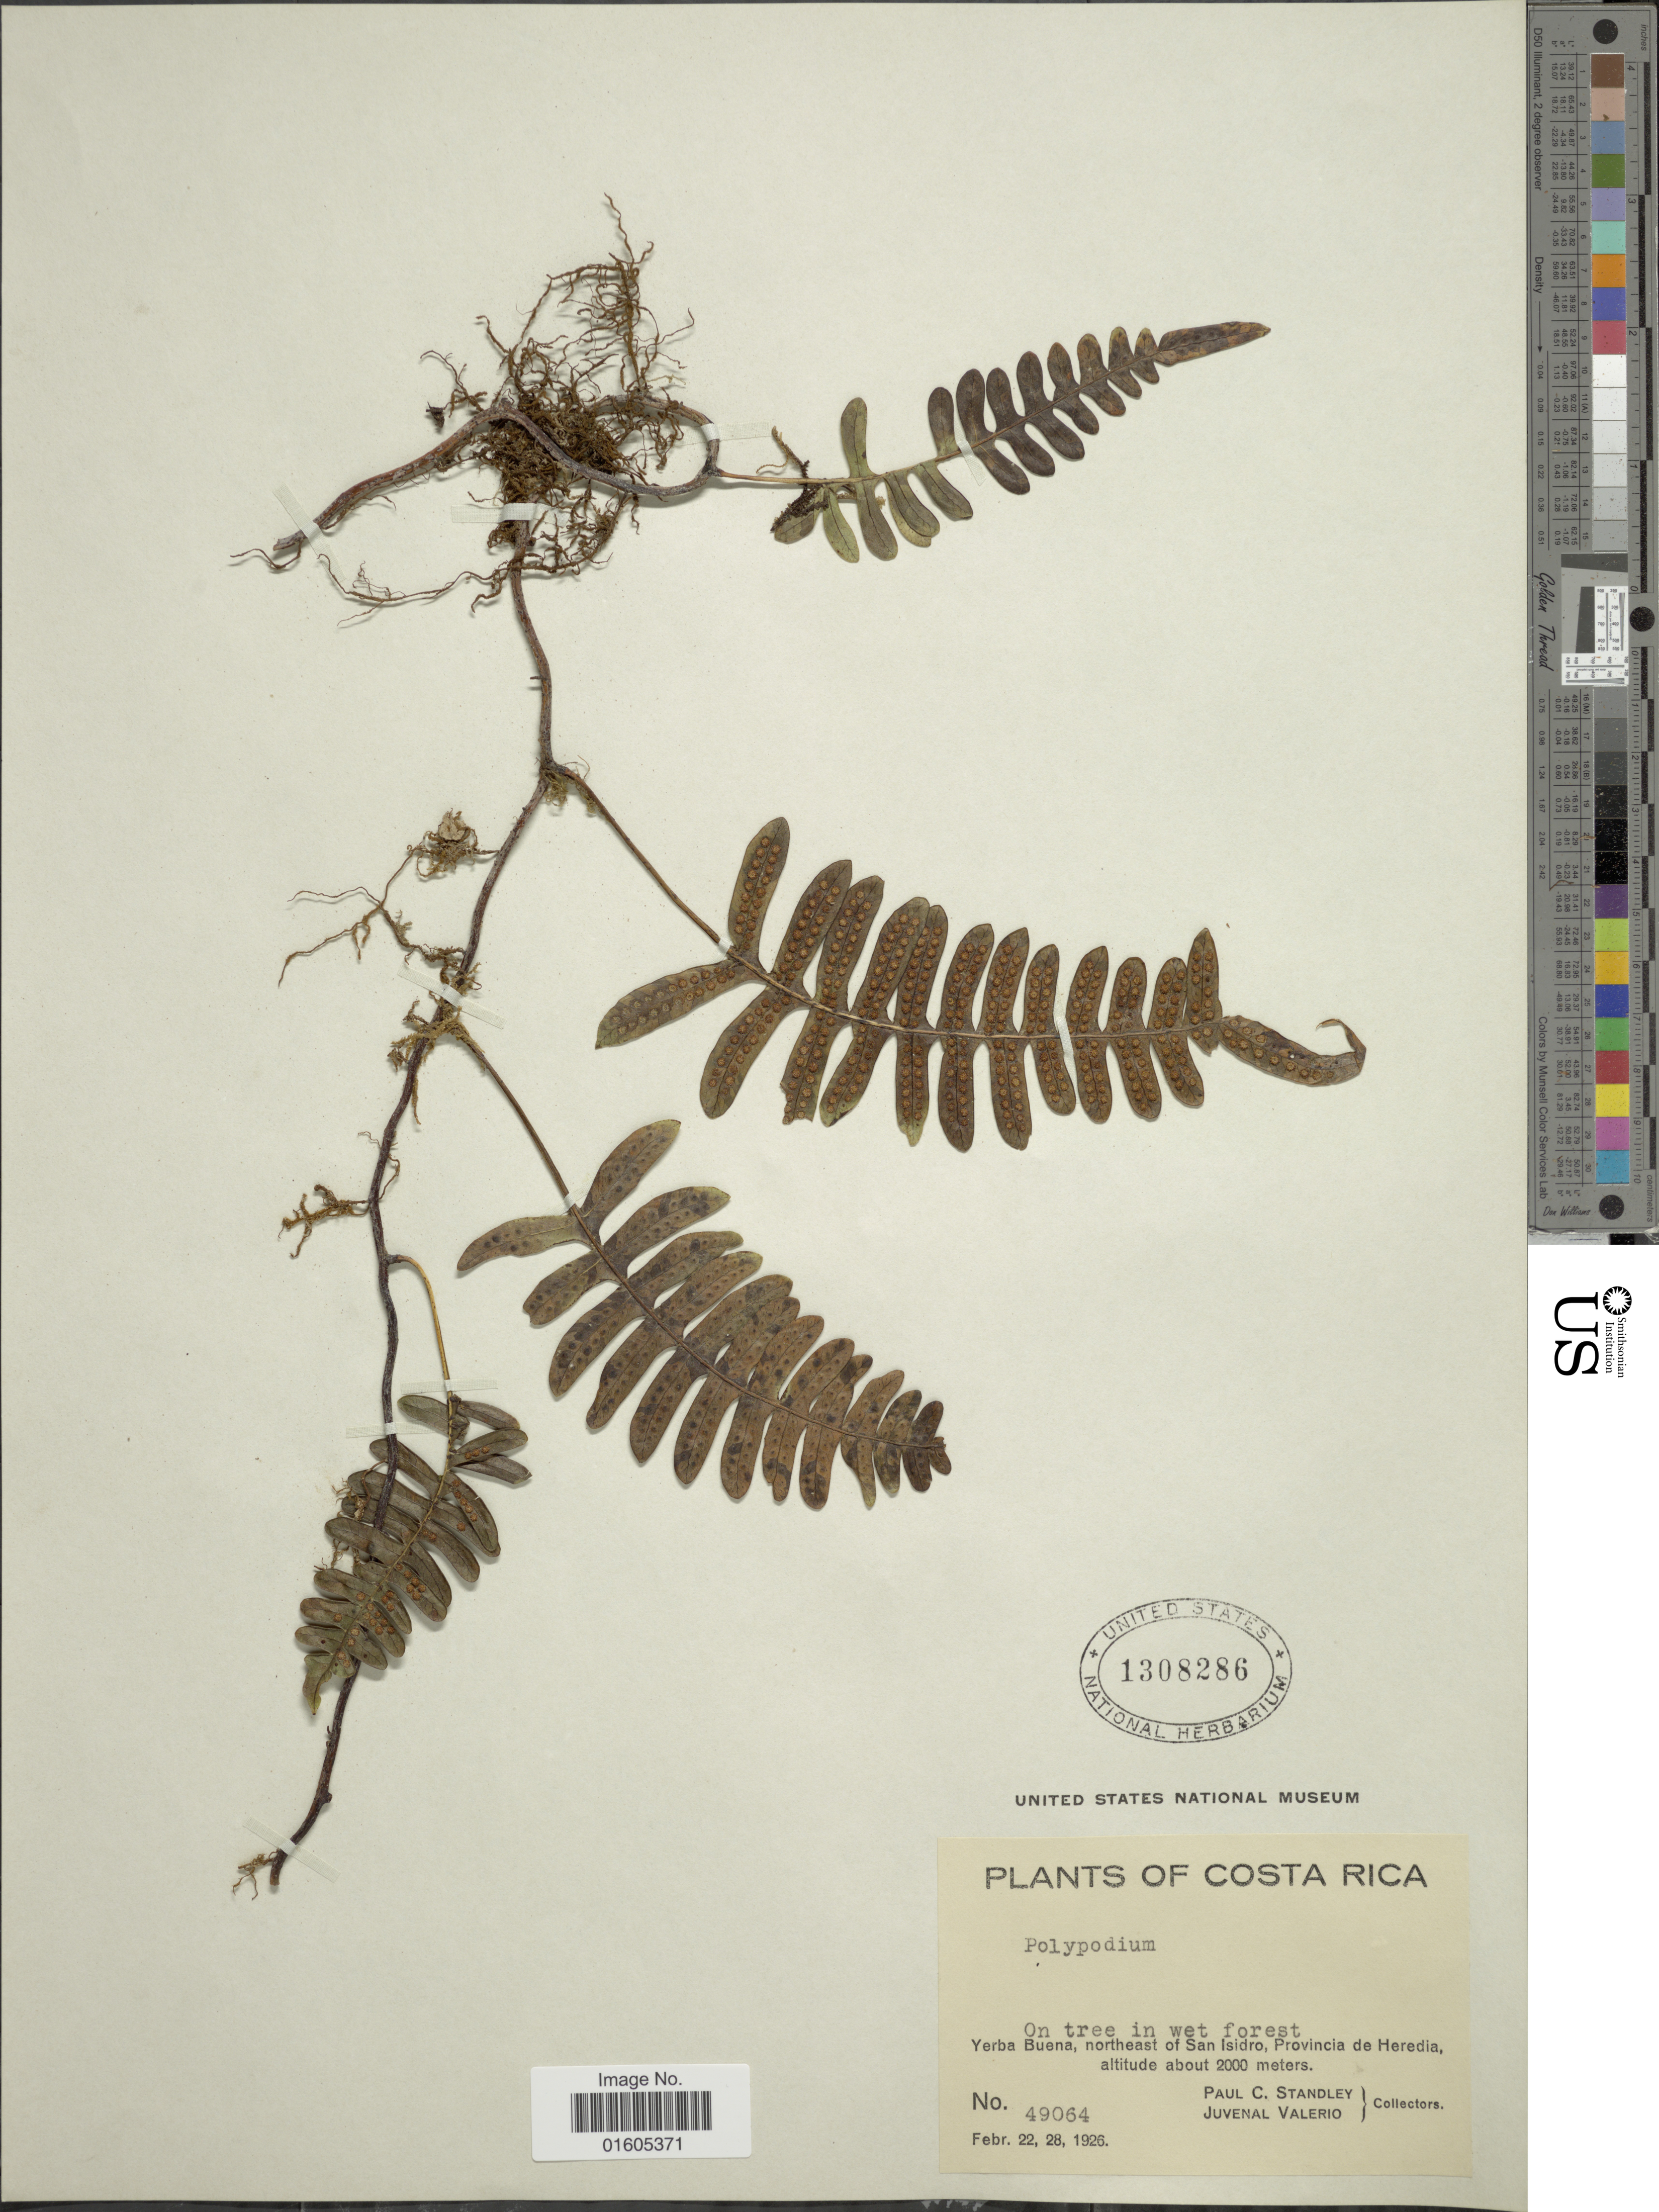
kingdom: Plantae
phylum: Tracheophyta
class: Polypodiopsida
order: Polypodiales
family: Polypodiaceae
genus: Serpocaulon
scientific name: Serpocaulon ptilorhizon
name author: (Christ) A.R. Sm.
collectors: P. C. Standley & J. Valerio R.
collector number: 49064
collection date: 1926-02-22/1926-02-28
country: Costa Rica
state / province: Heredia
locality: Yerba Buena, northeast of San Isidro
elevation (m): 2000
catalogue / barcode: US 1308286